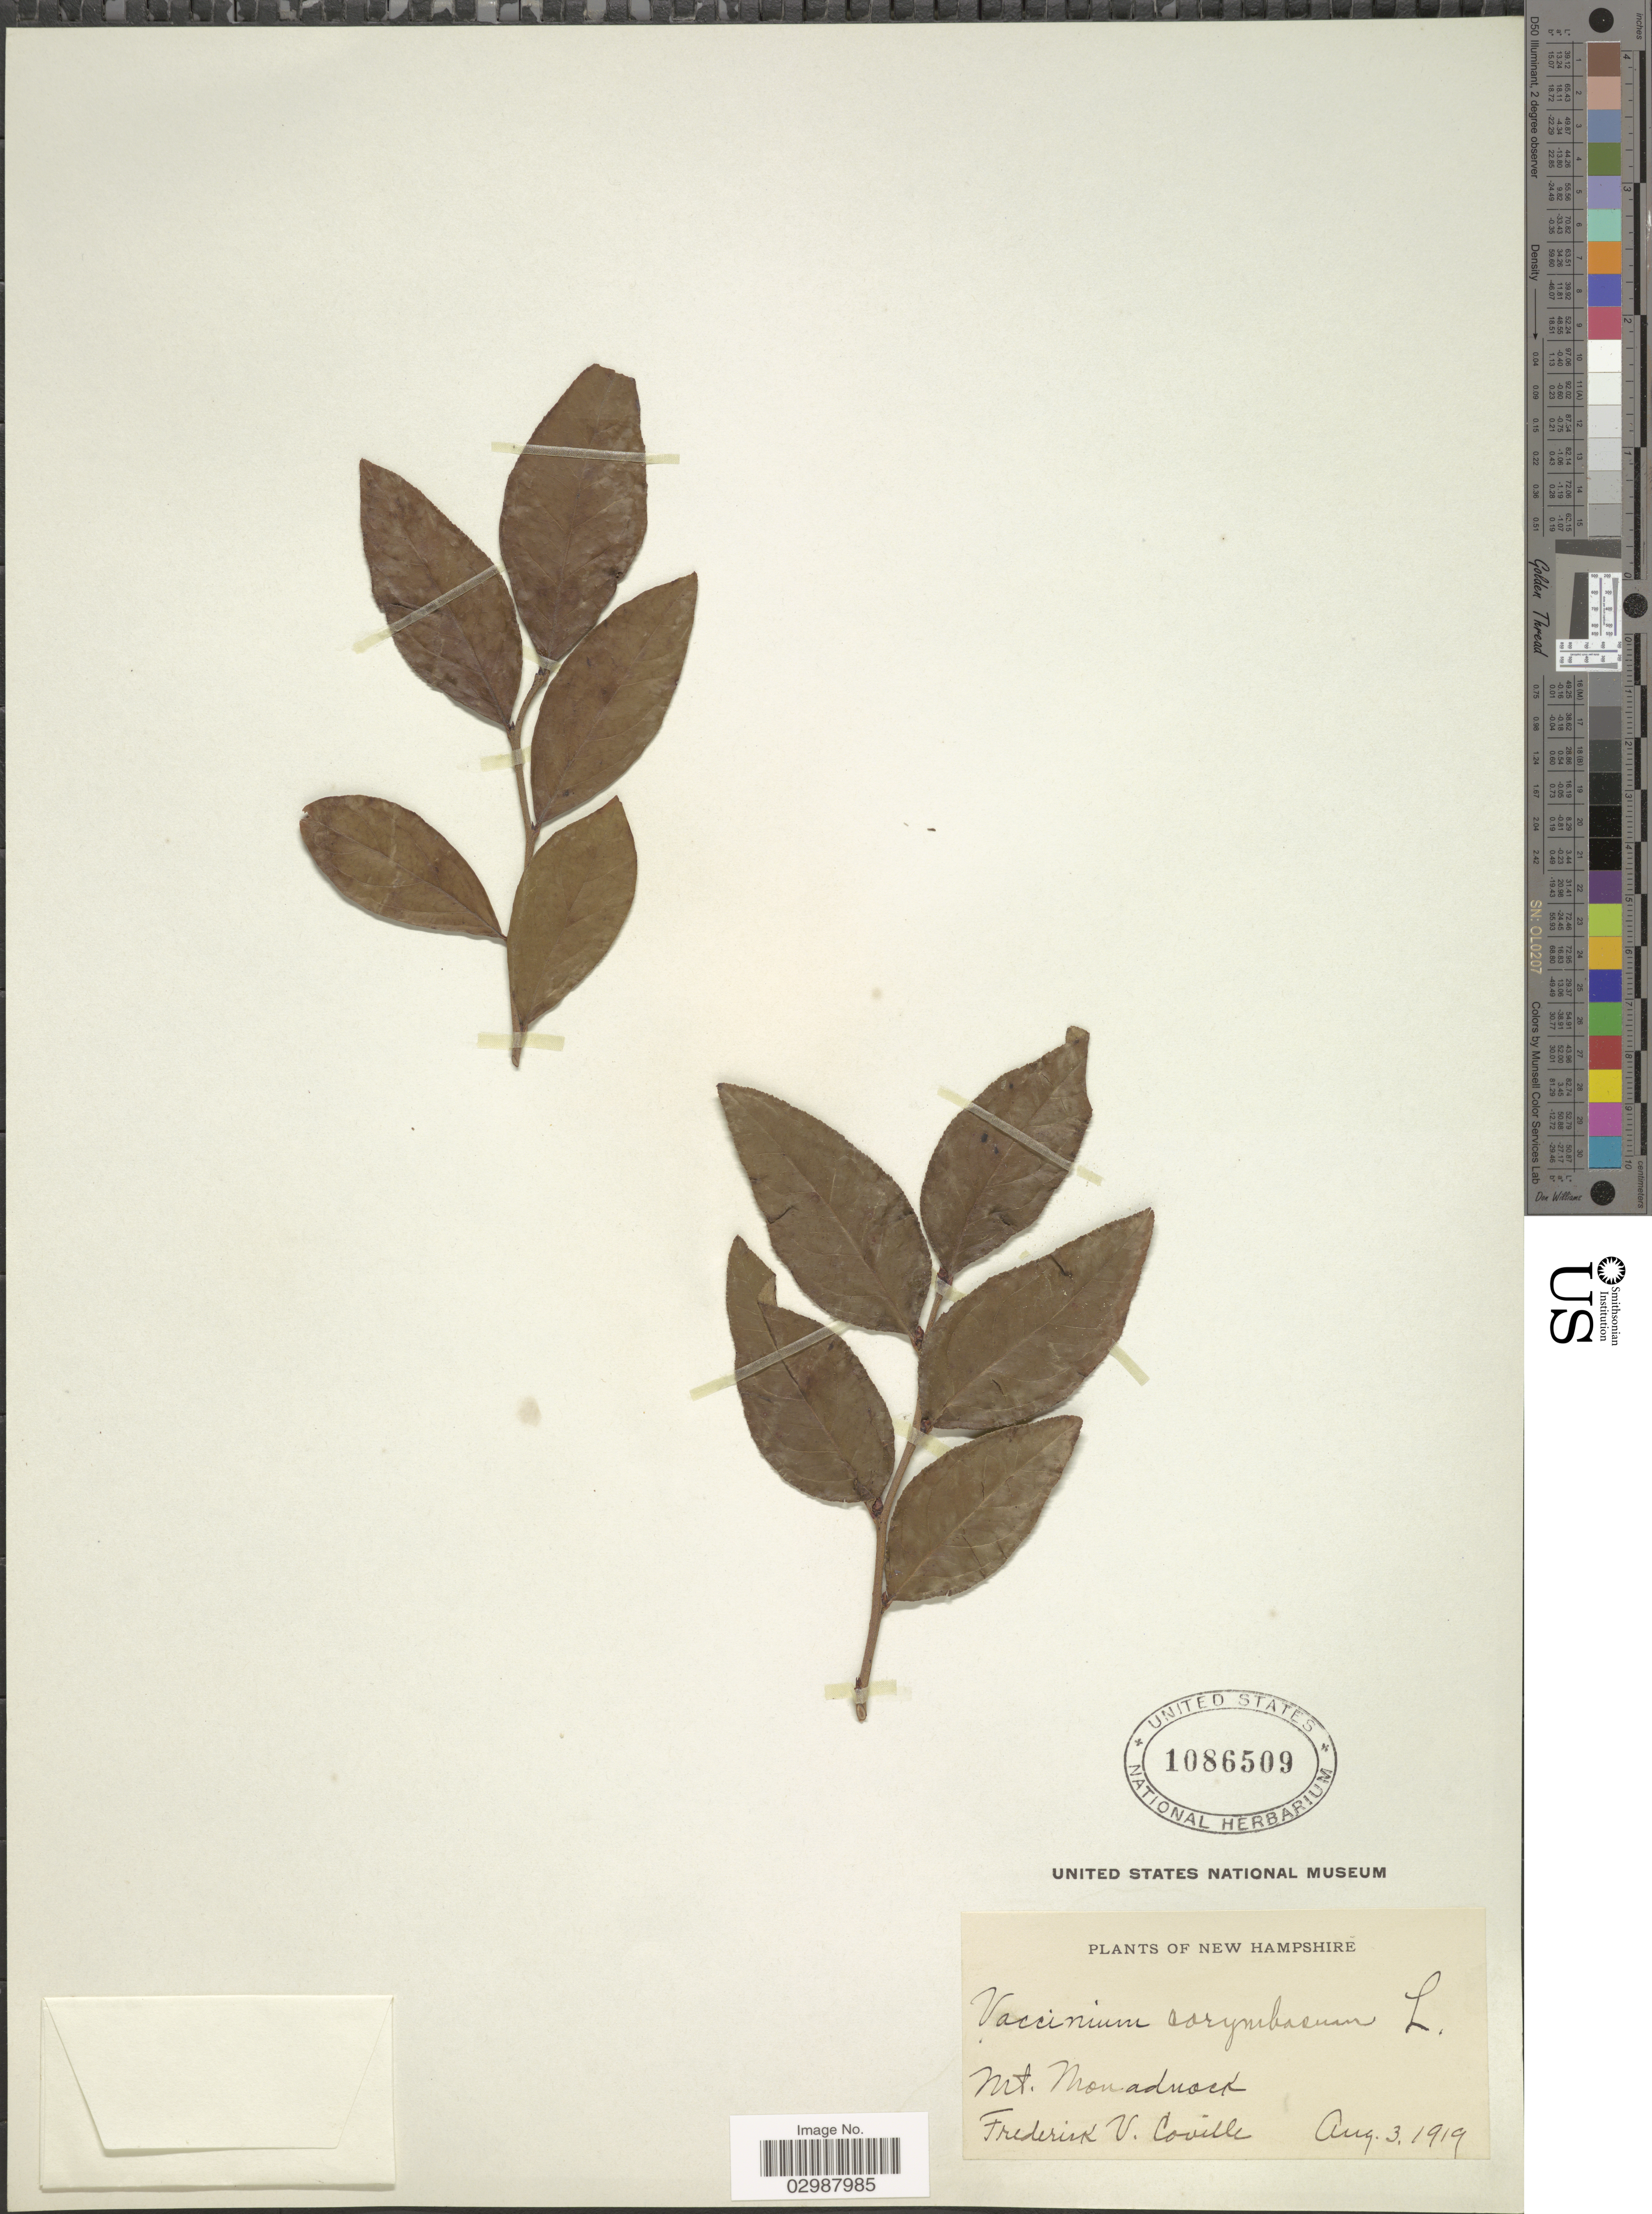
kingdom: Plantae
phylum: Tracheophyta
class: Magnoliopsida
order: Ericales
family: Ericaceae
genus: Vaccinium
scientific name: Vaccinium corymbosum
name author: L.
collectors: F. V. Coville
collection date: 1919-08-03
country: United States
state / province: New Hampshire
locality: Mt. Monadnock.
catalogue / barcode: US 1086509